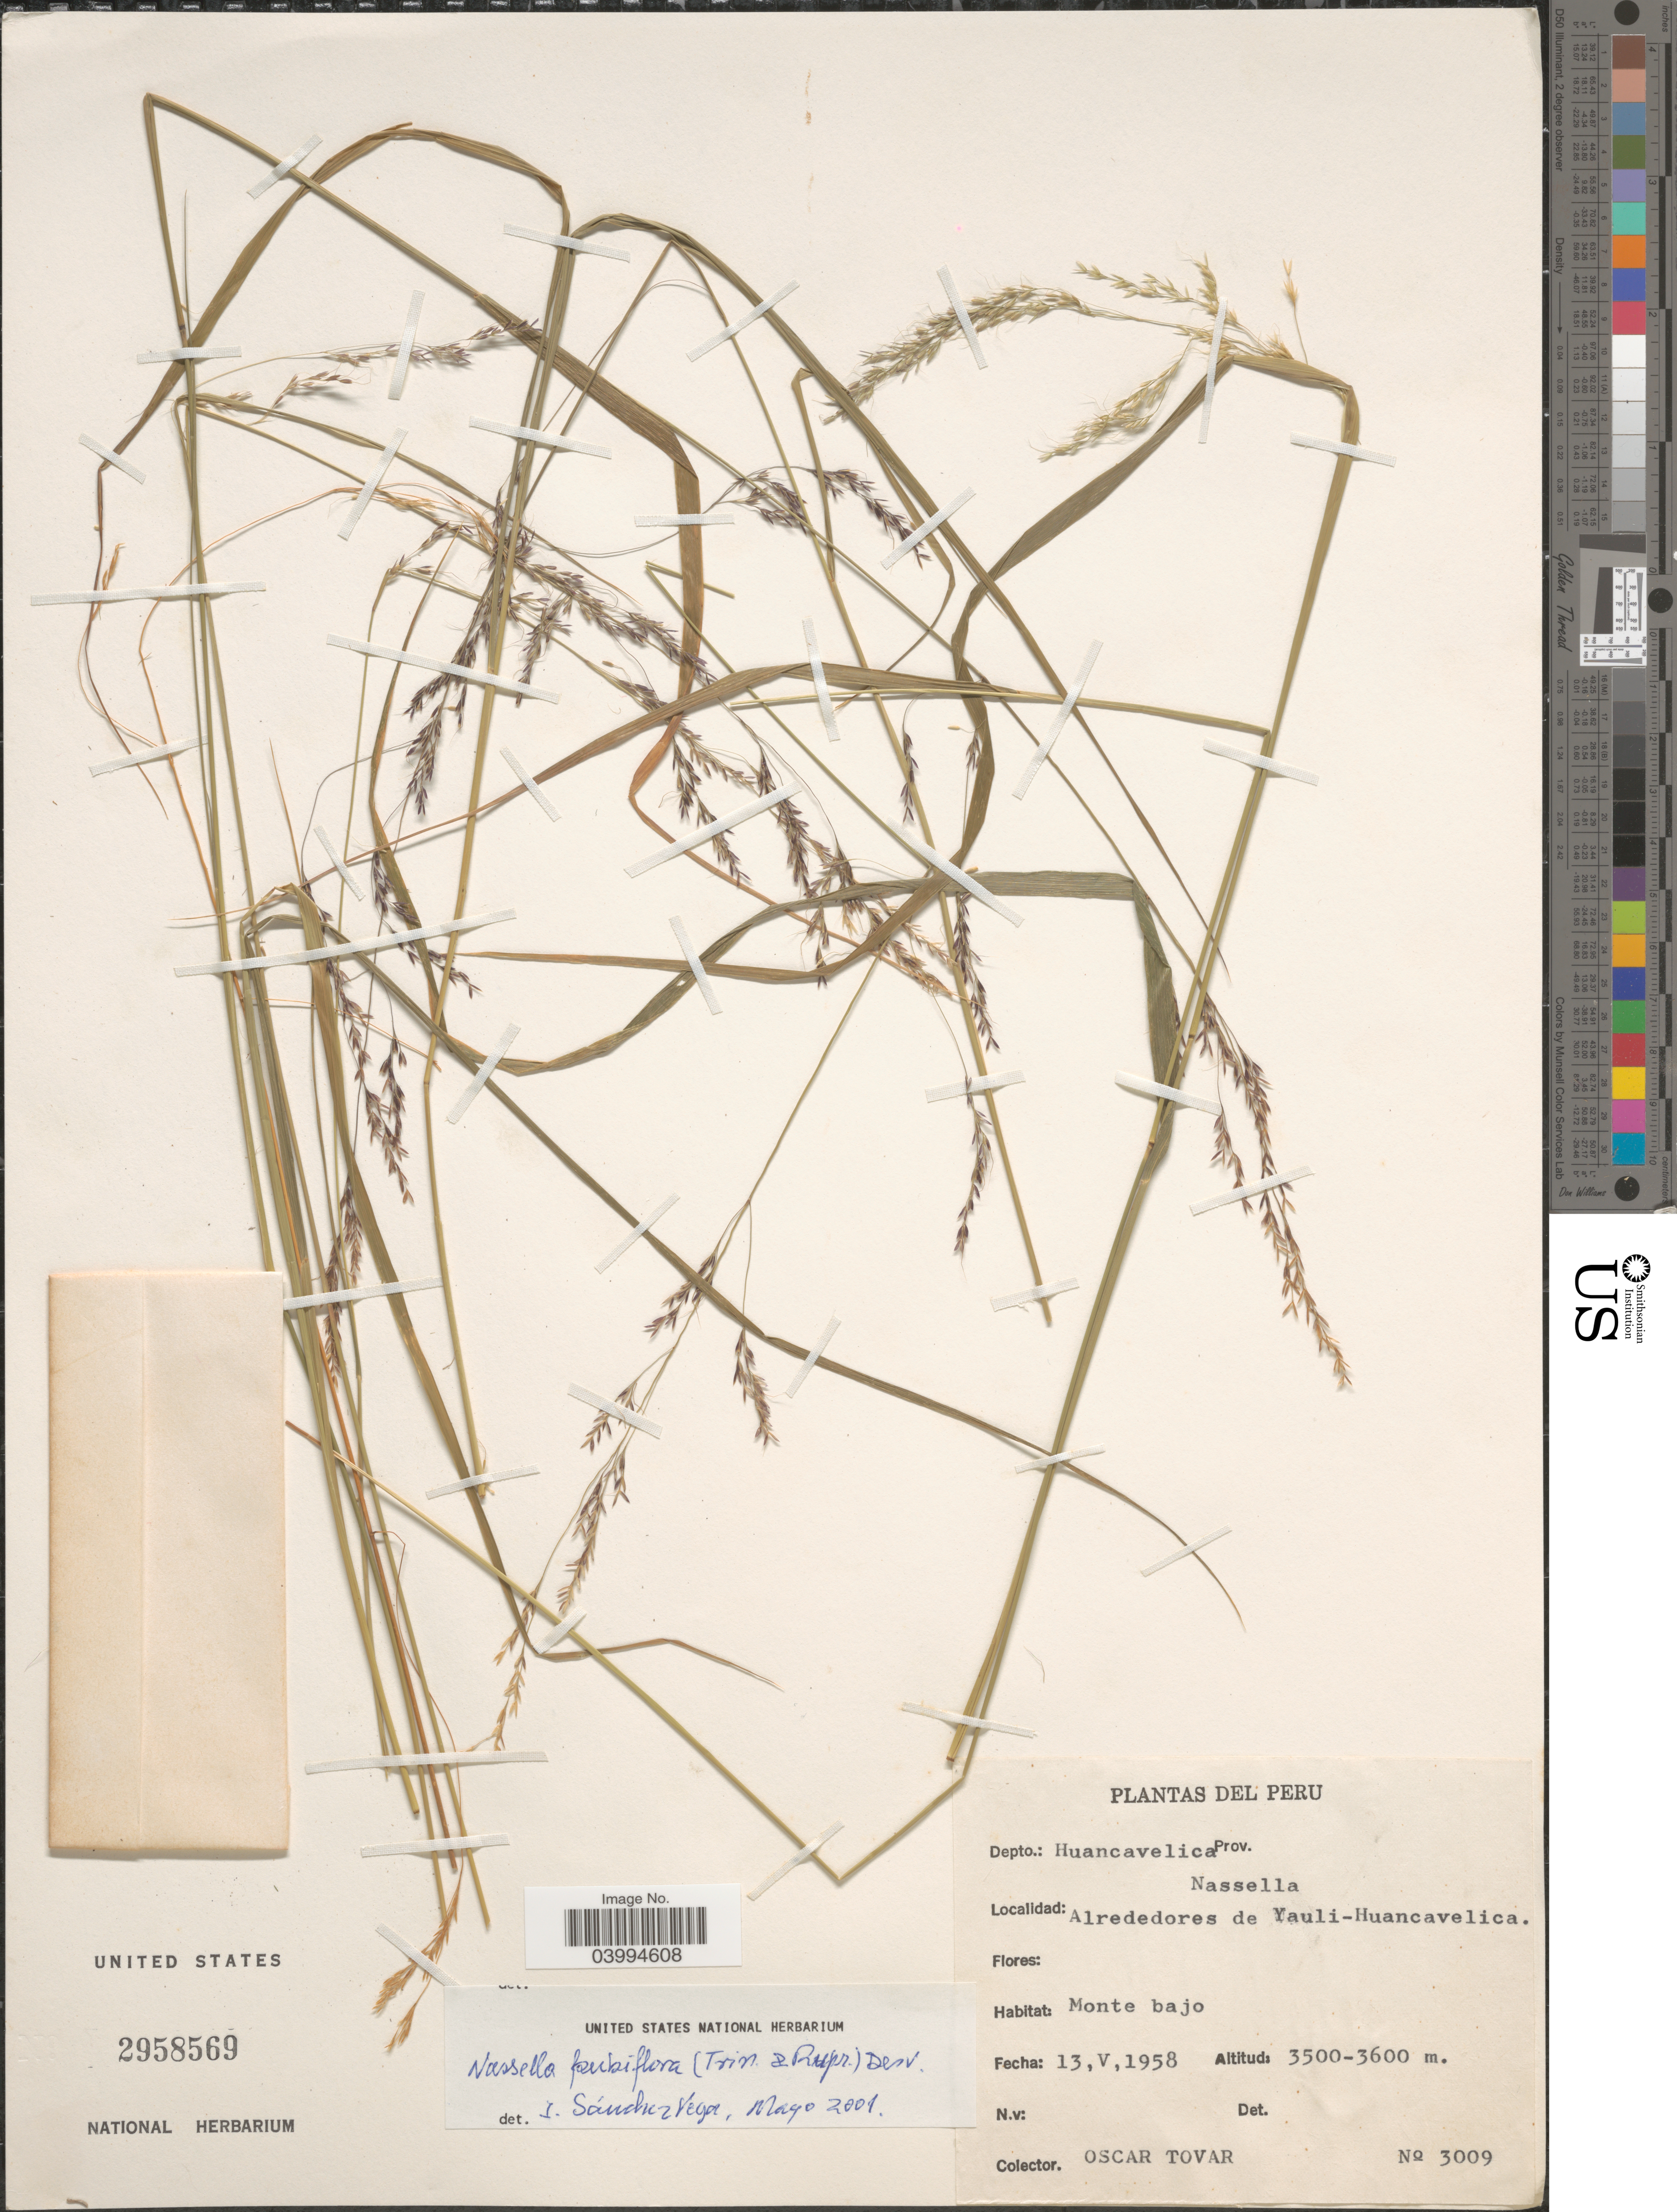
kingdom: Plantae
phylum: Tracheophyta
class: Liliopsida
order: Poales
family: Poaceae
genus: Nassella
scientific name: Nassella pubiflora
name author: (Trin. & Rupr.) É. Desv.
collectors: Ó. Tovar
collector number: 3009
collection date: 1958-05-13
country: Peru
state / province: Huancavelica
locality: Depto.: Huancavelica. Alrededores de Yauli-Huancavelica.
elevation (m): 3500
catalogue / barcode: US 2958569